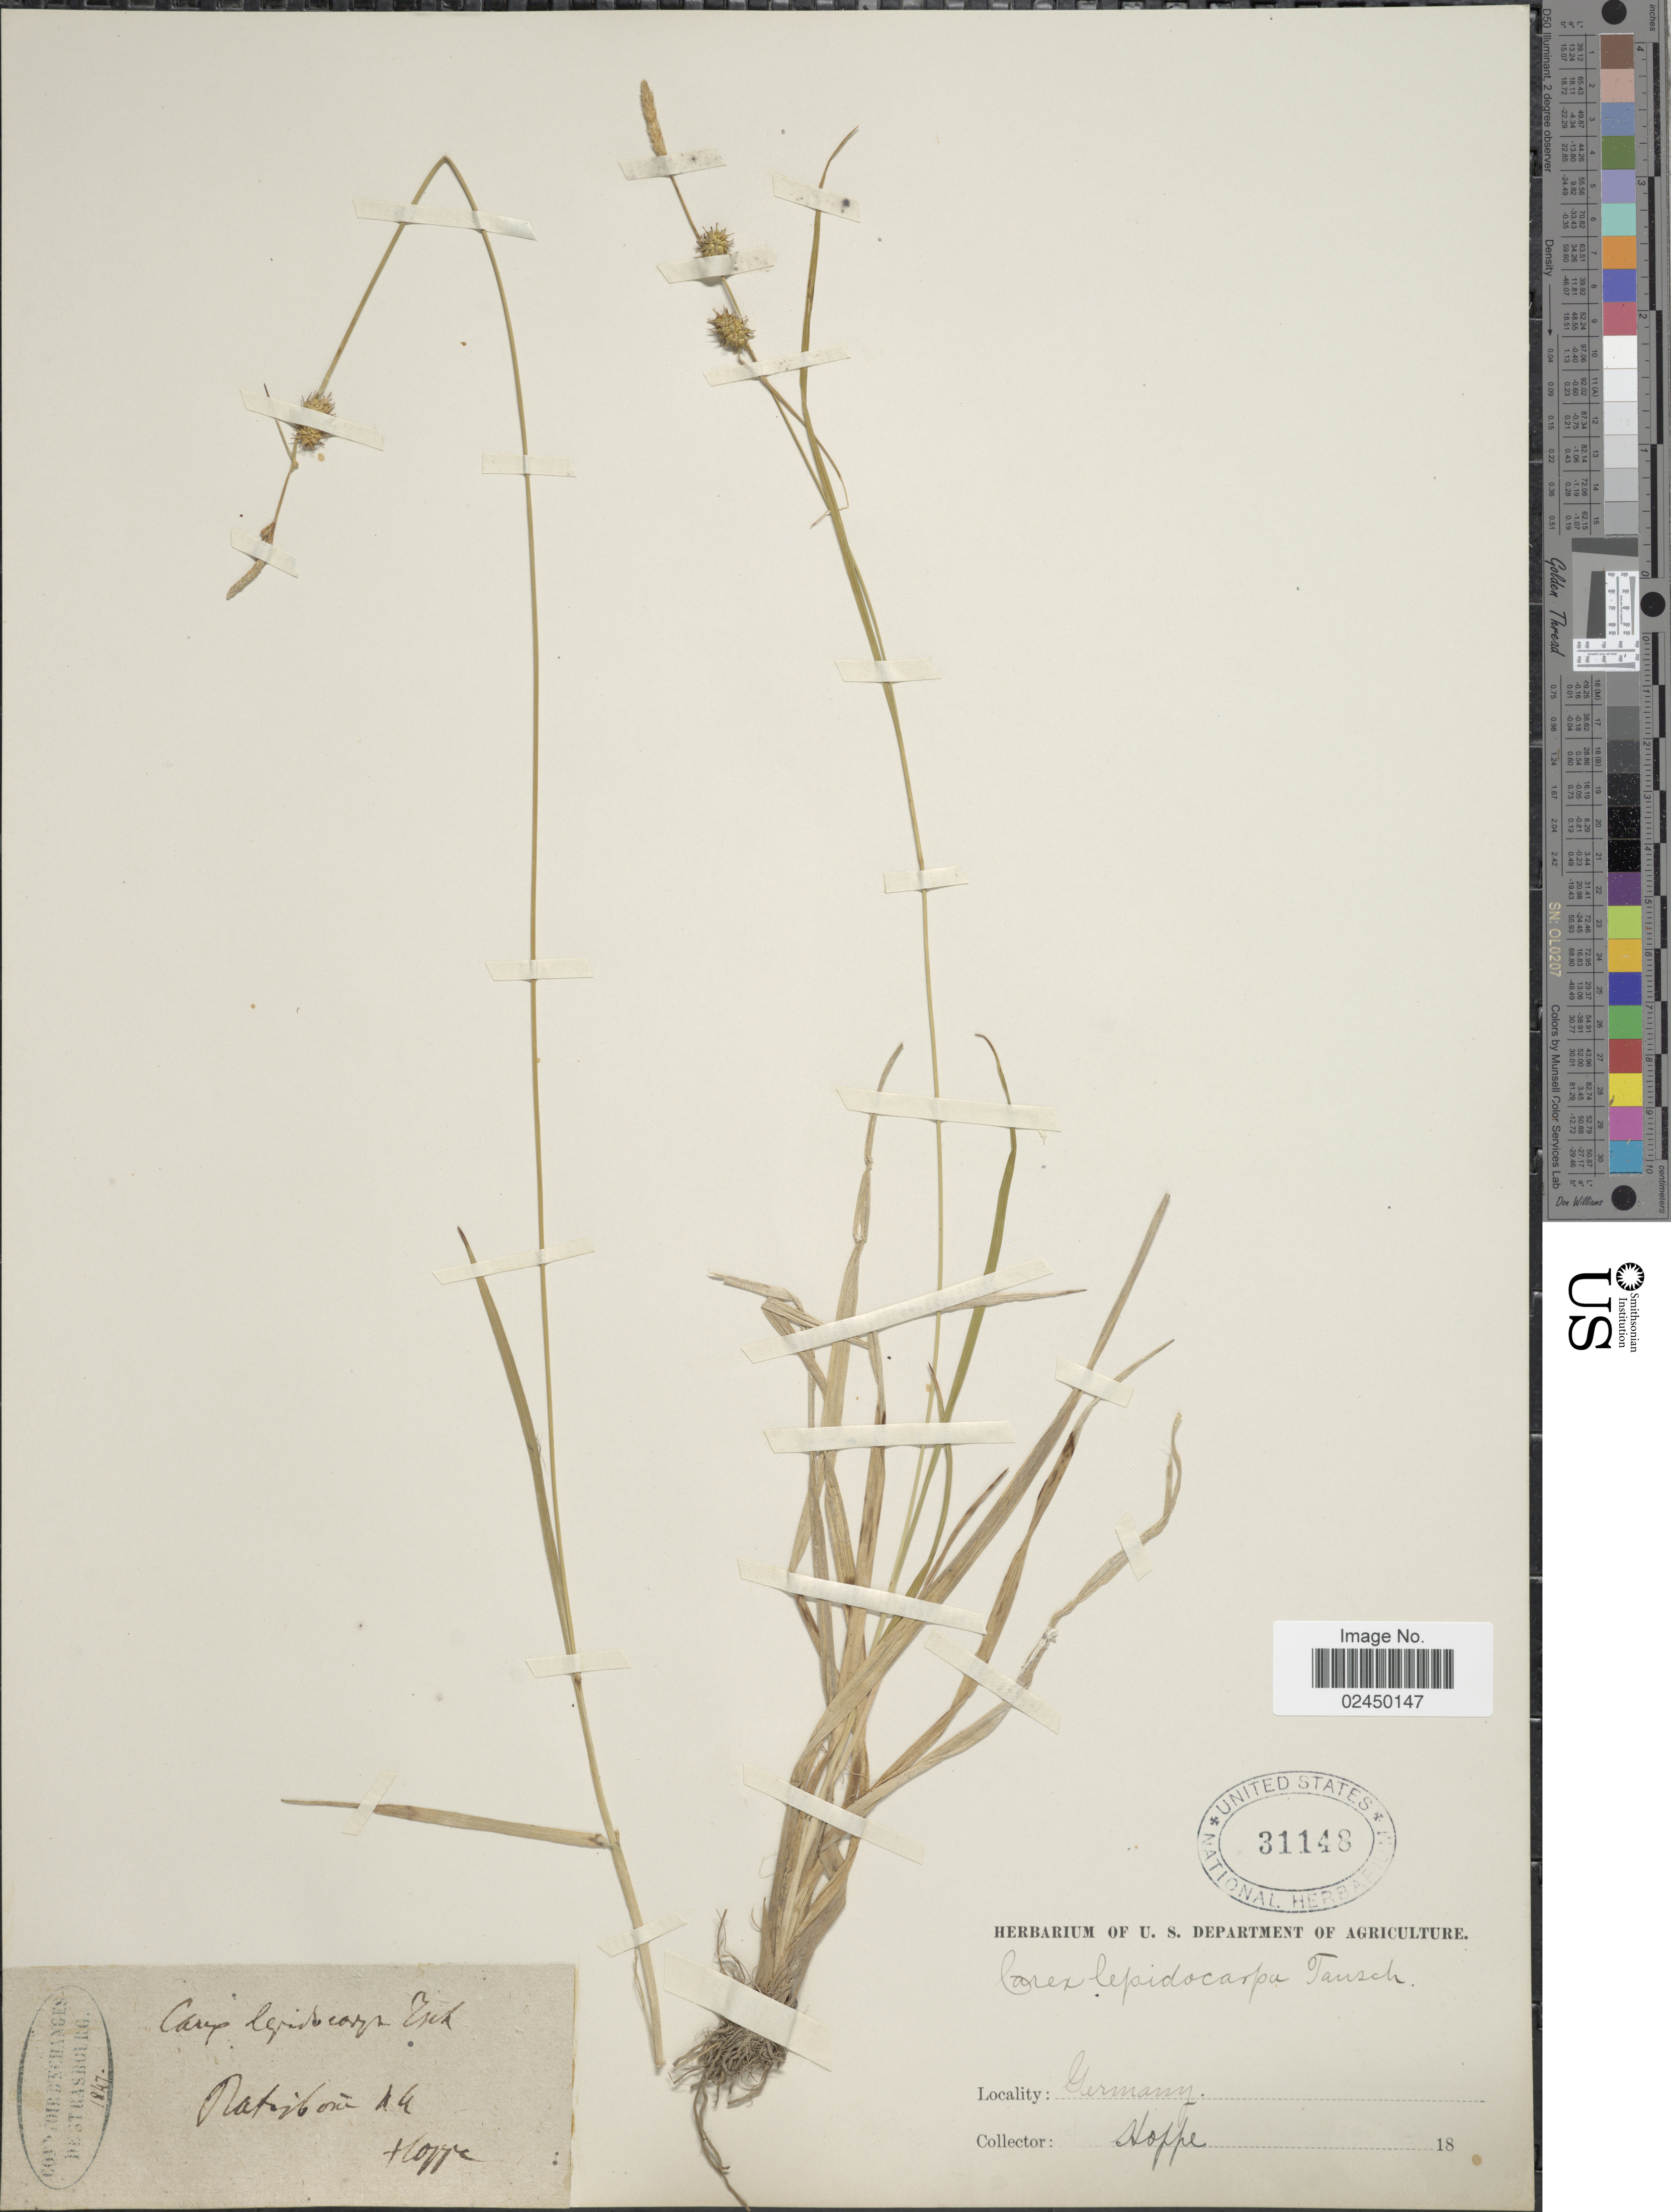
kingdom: Plantae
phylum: Tracheophyta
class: Liliopsida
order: Poales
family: Cyperaceae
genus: Carex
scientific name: Carex lepidocarpa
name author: Tausch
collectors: Hoppe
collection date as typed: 18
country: Germany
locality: Ratiburn [interpreted]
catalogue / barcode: US 31148